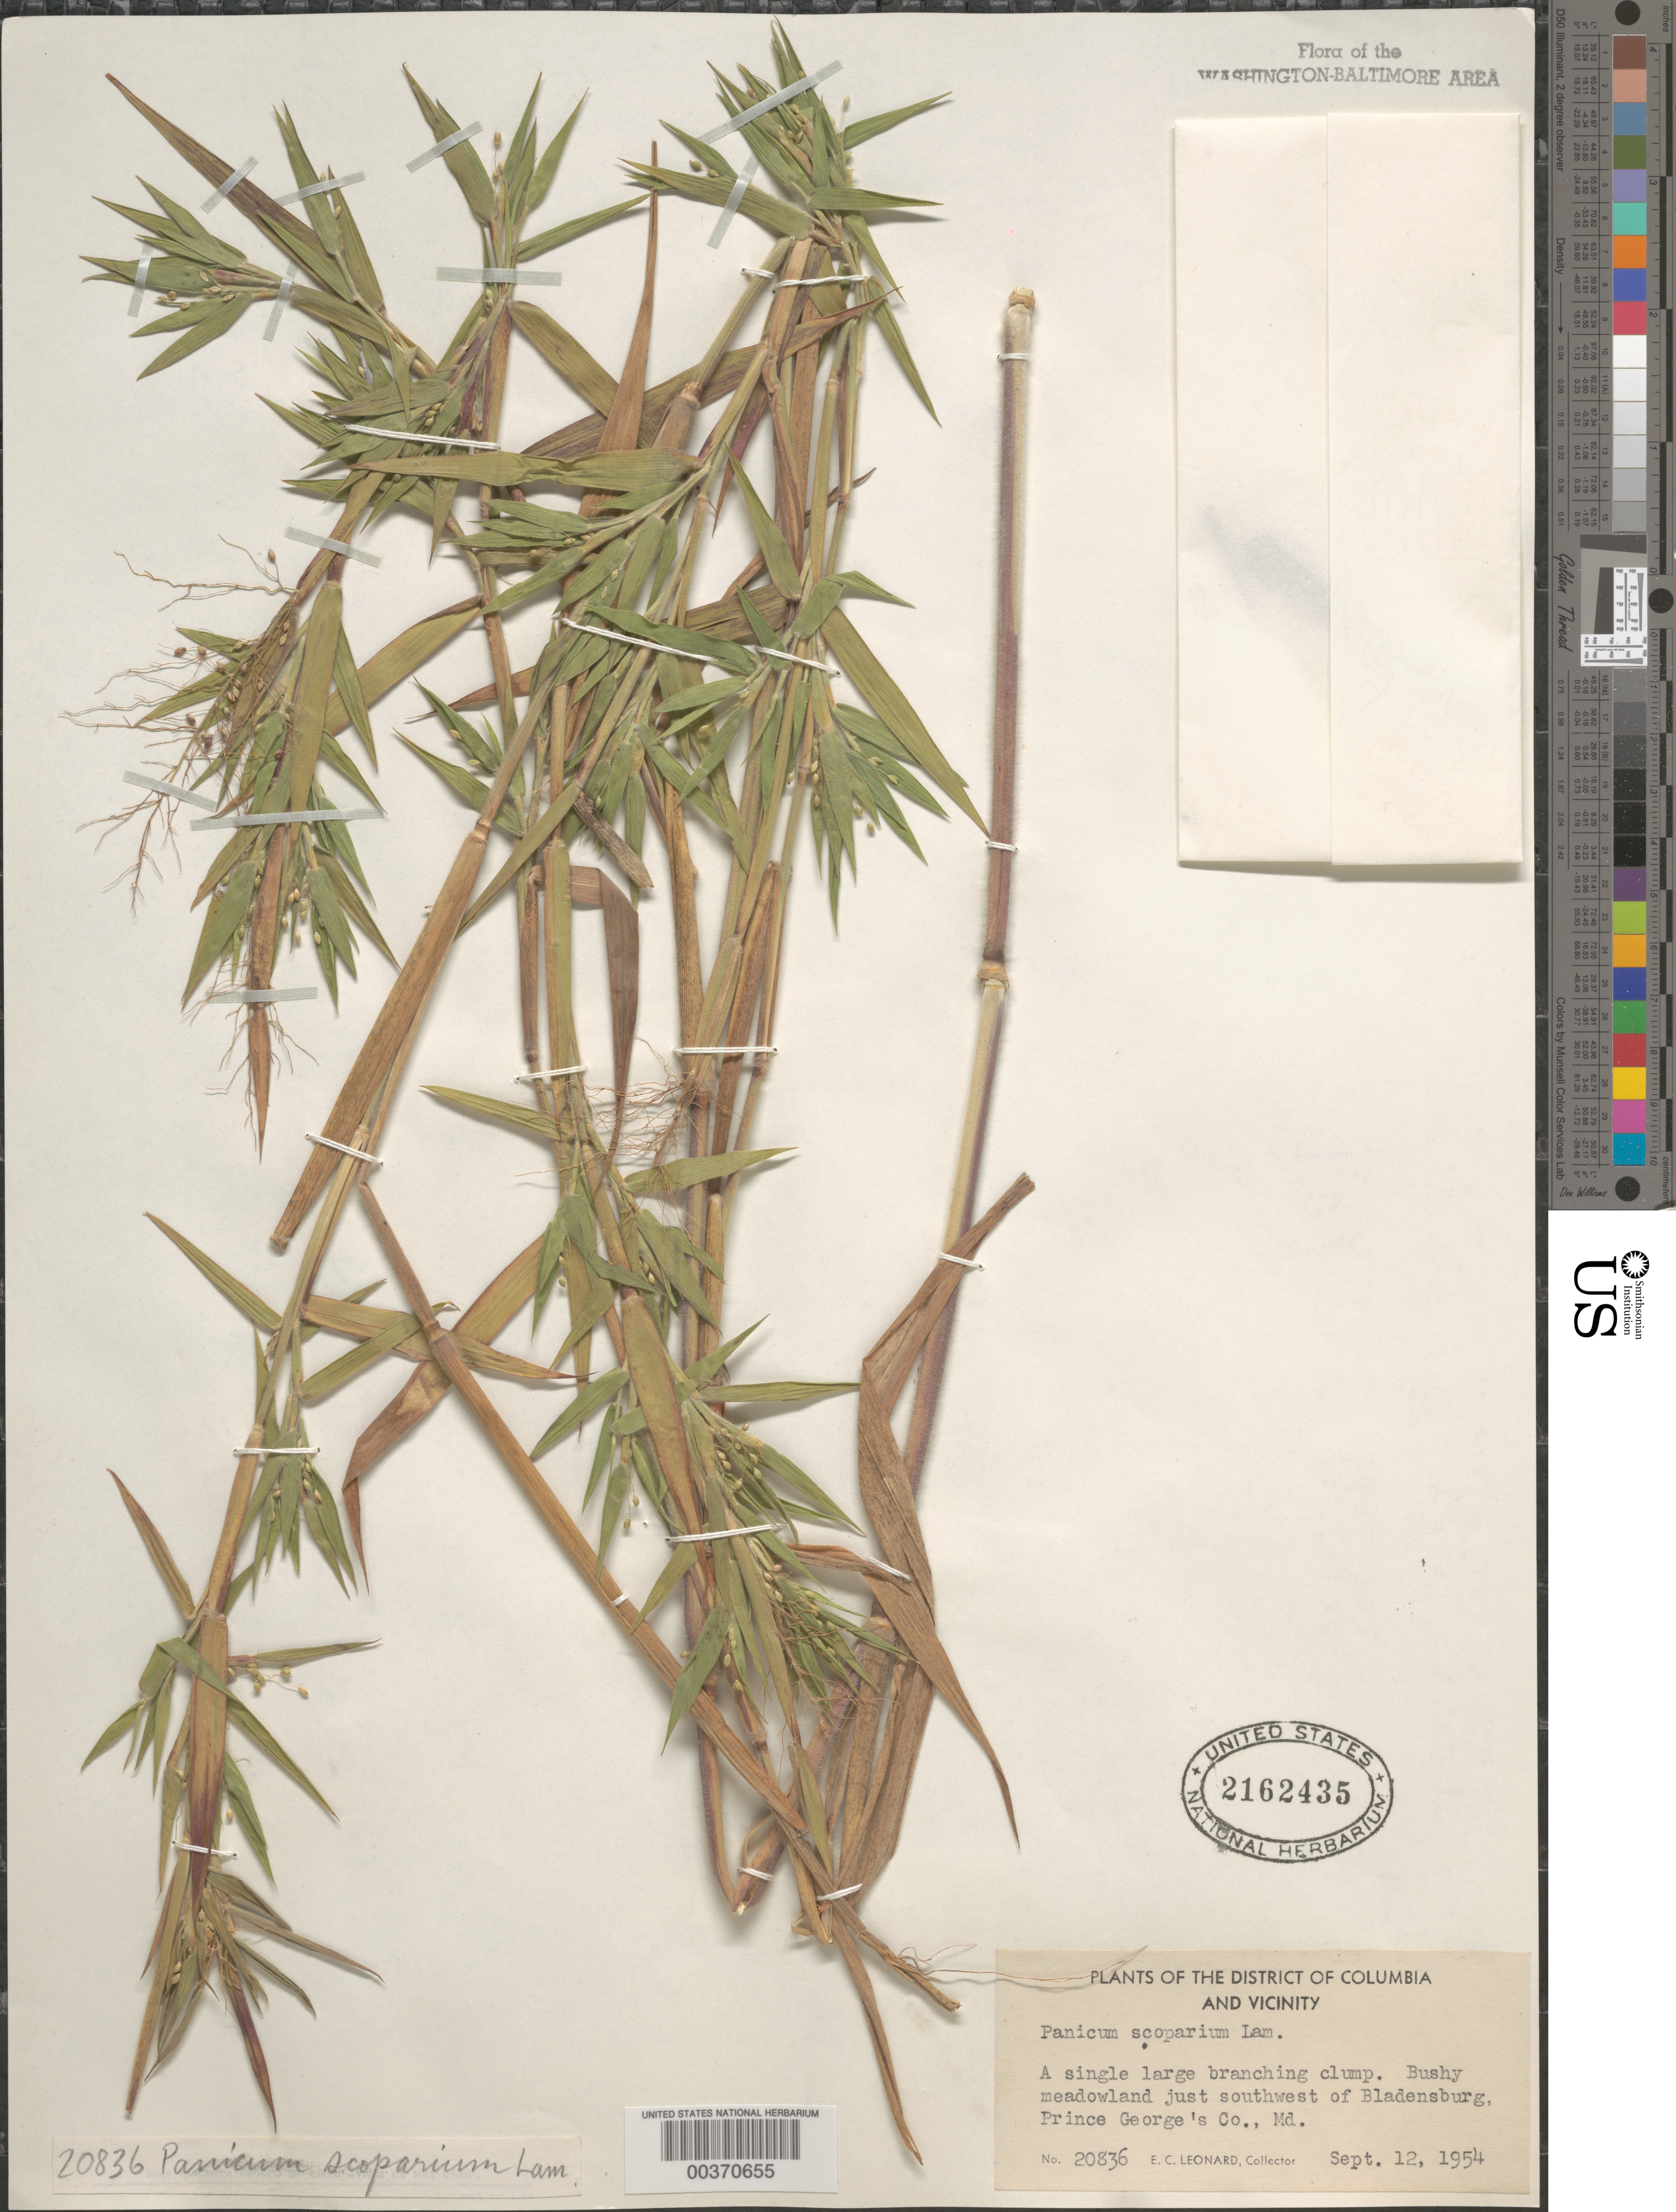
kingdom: Plantae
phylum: Tracheophyta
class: Liliopsida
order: Poales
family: Poaceae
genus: Dichanthelium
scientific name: Dichanthelium scoparium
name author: (Lam.) Gould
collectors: E. C. Leonard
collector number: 20836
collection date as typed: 12 Sep 1954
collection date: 1954-09-12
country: United States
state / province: Maryland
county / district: Prince George's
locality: Southwest of Bladensburg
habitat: Bushy meadowland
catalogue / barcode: US 2162435